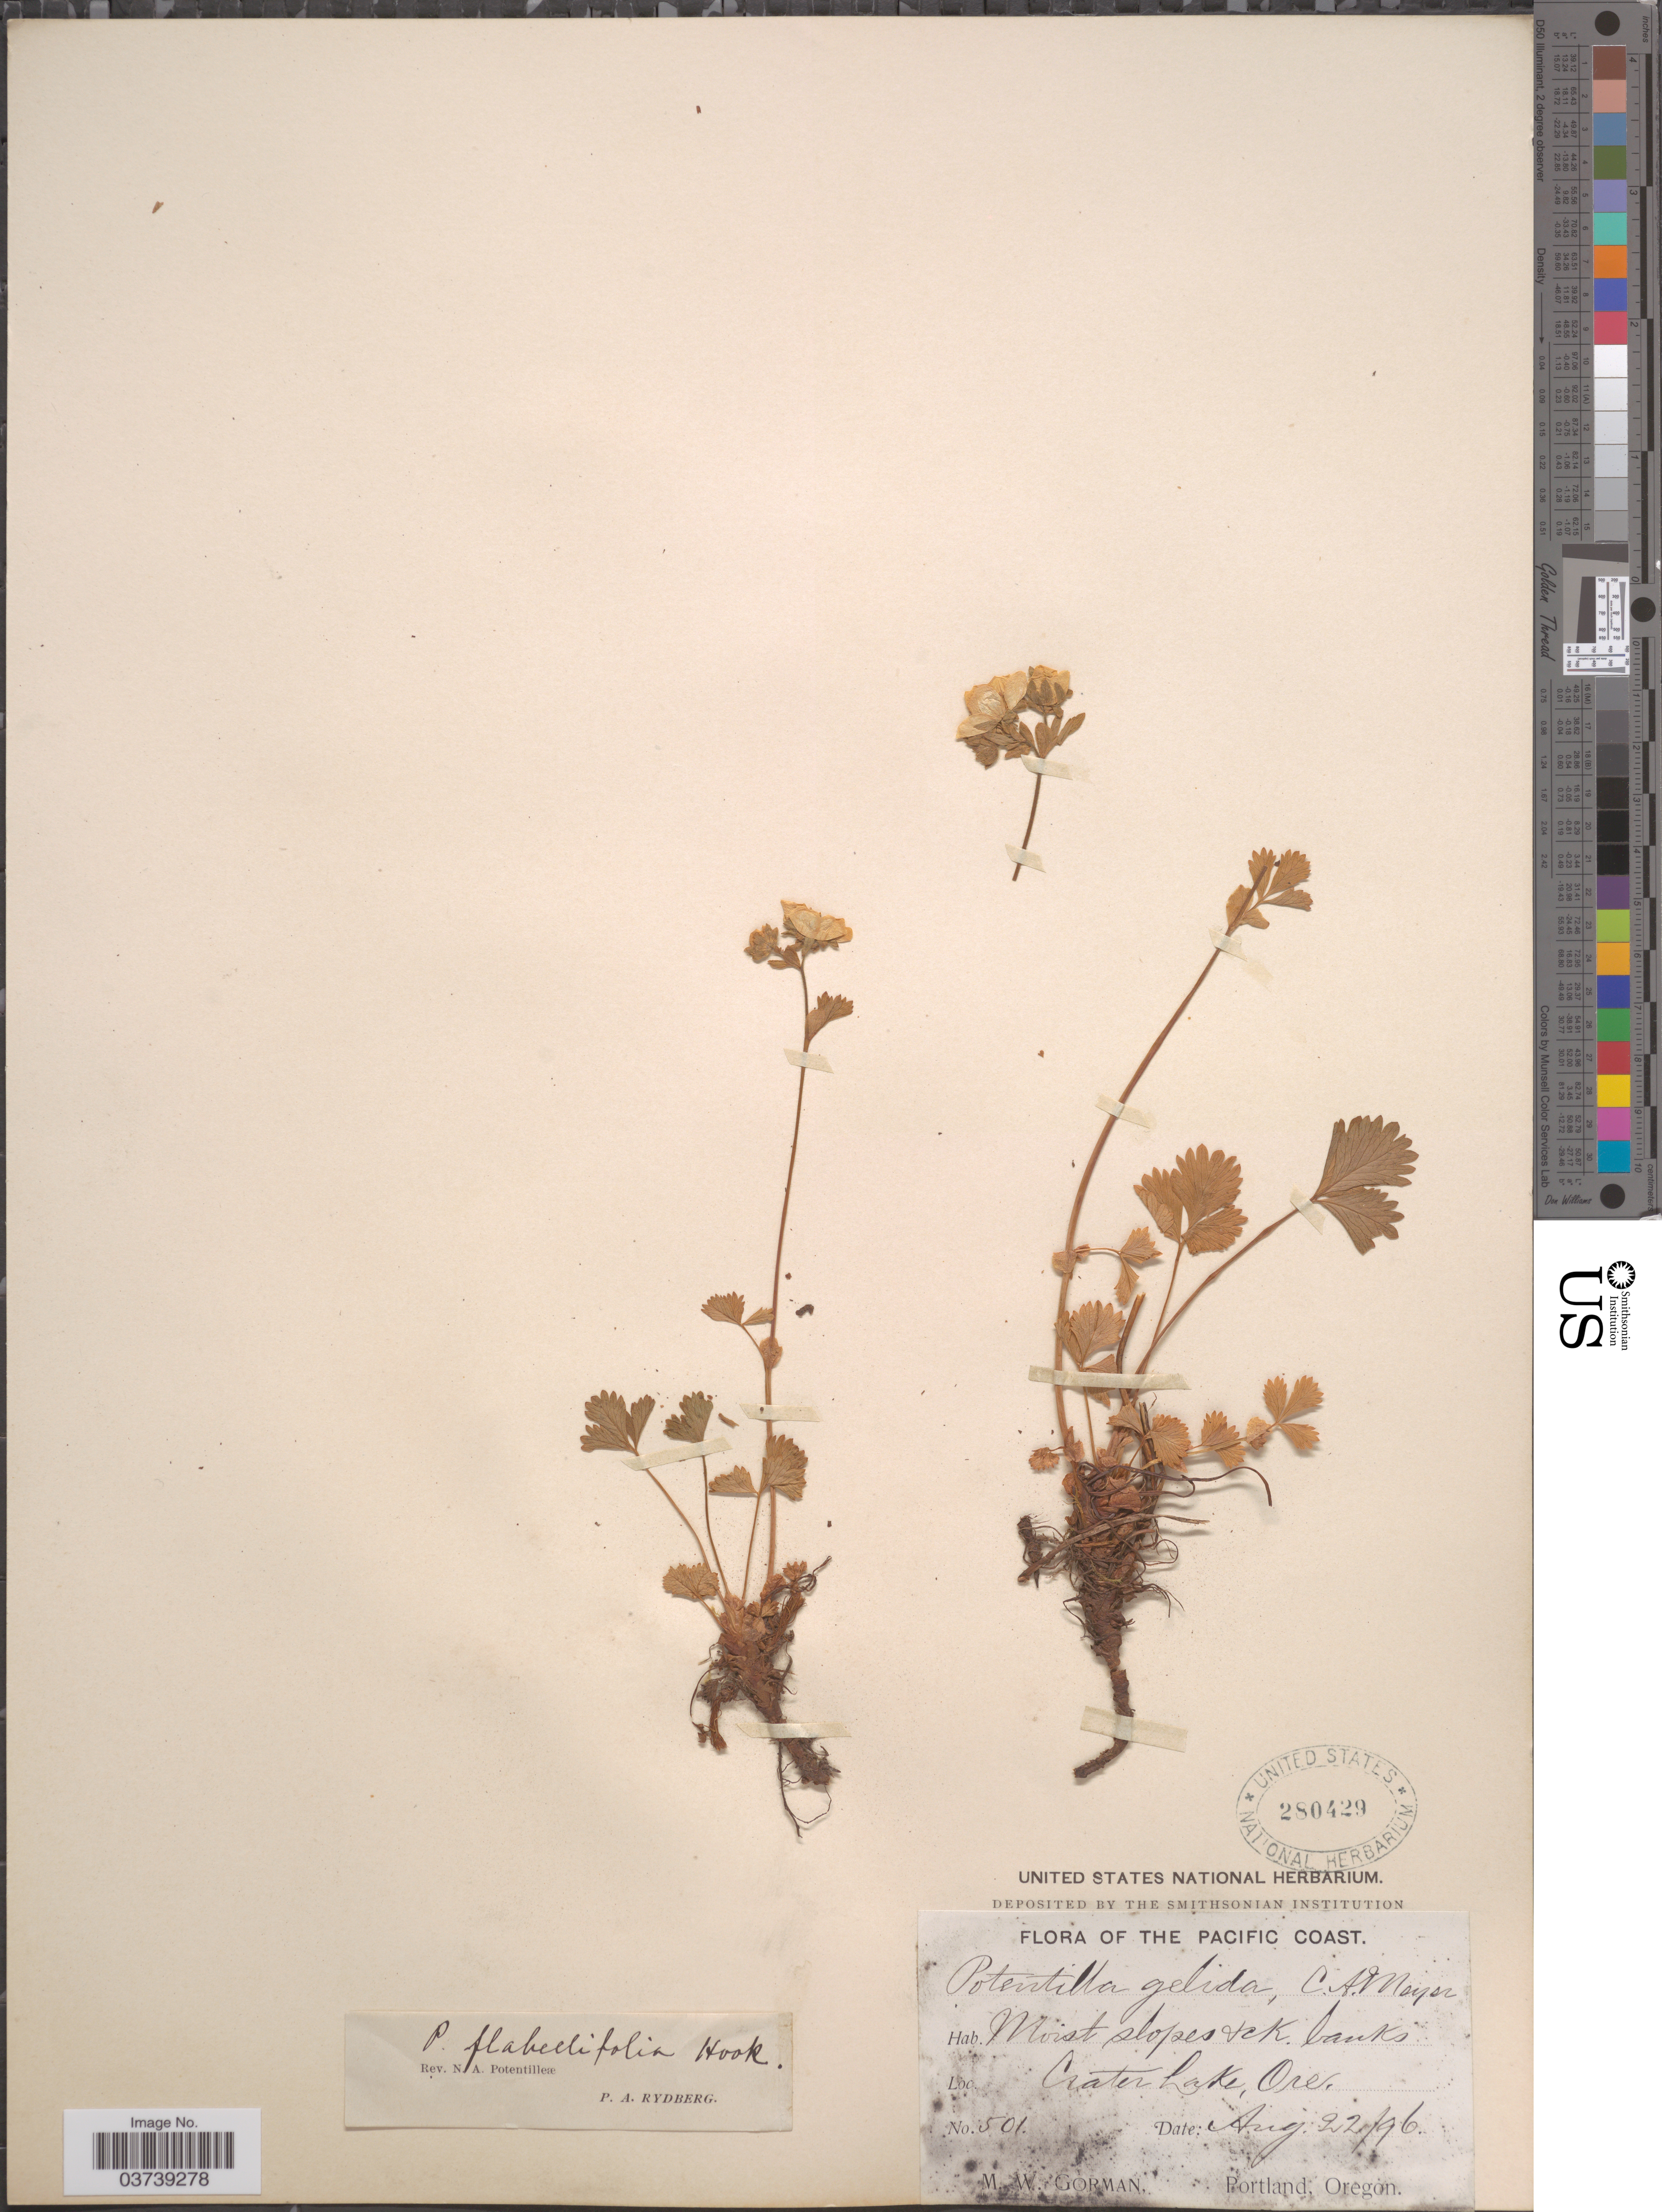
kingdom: Plantae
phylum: Tracheophyta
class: Magnoliopsida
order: Rosales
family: Rosaceae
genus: Potentilla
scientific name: Potentilla flabellifolia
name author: Hook. ex Torr. & A. Gray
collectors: M. W. Gorman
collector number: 501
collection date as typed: Transcribed d/m/y: 22/8/96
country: United States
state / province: Oregon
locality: The Pacific Coast. Crater Lake.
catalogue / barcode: US 280429